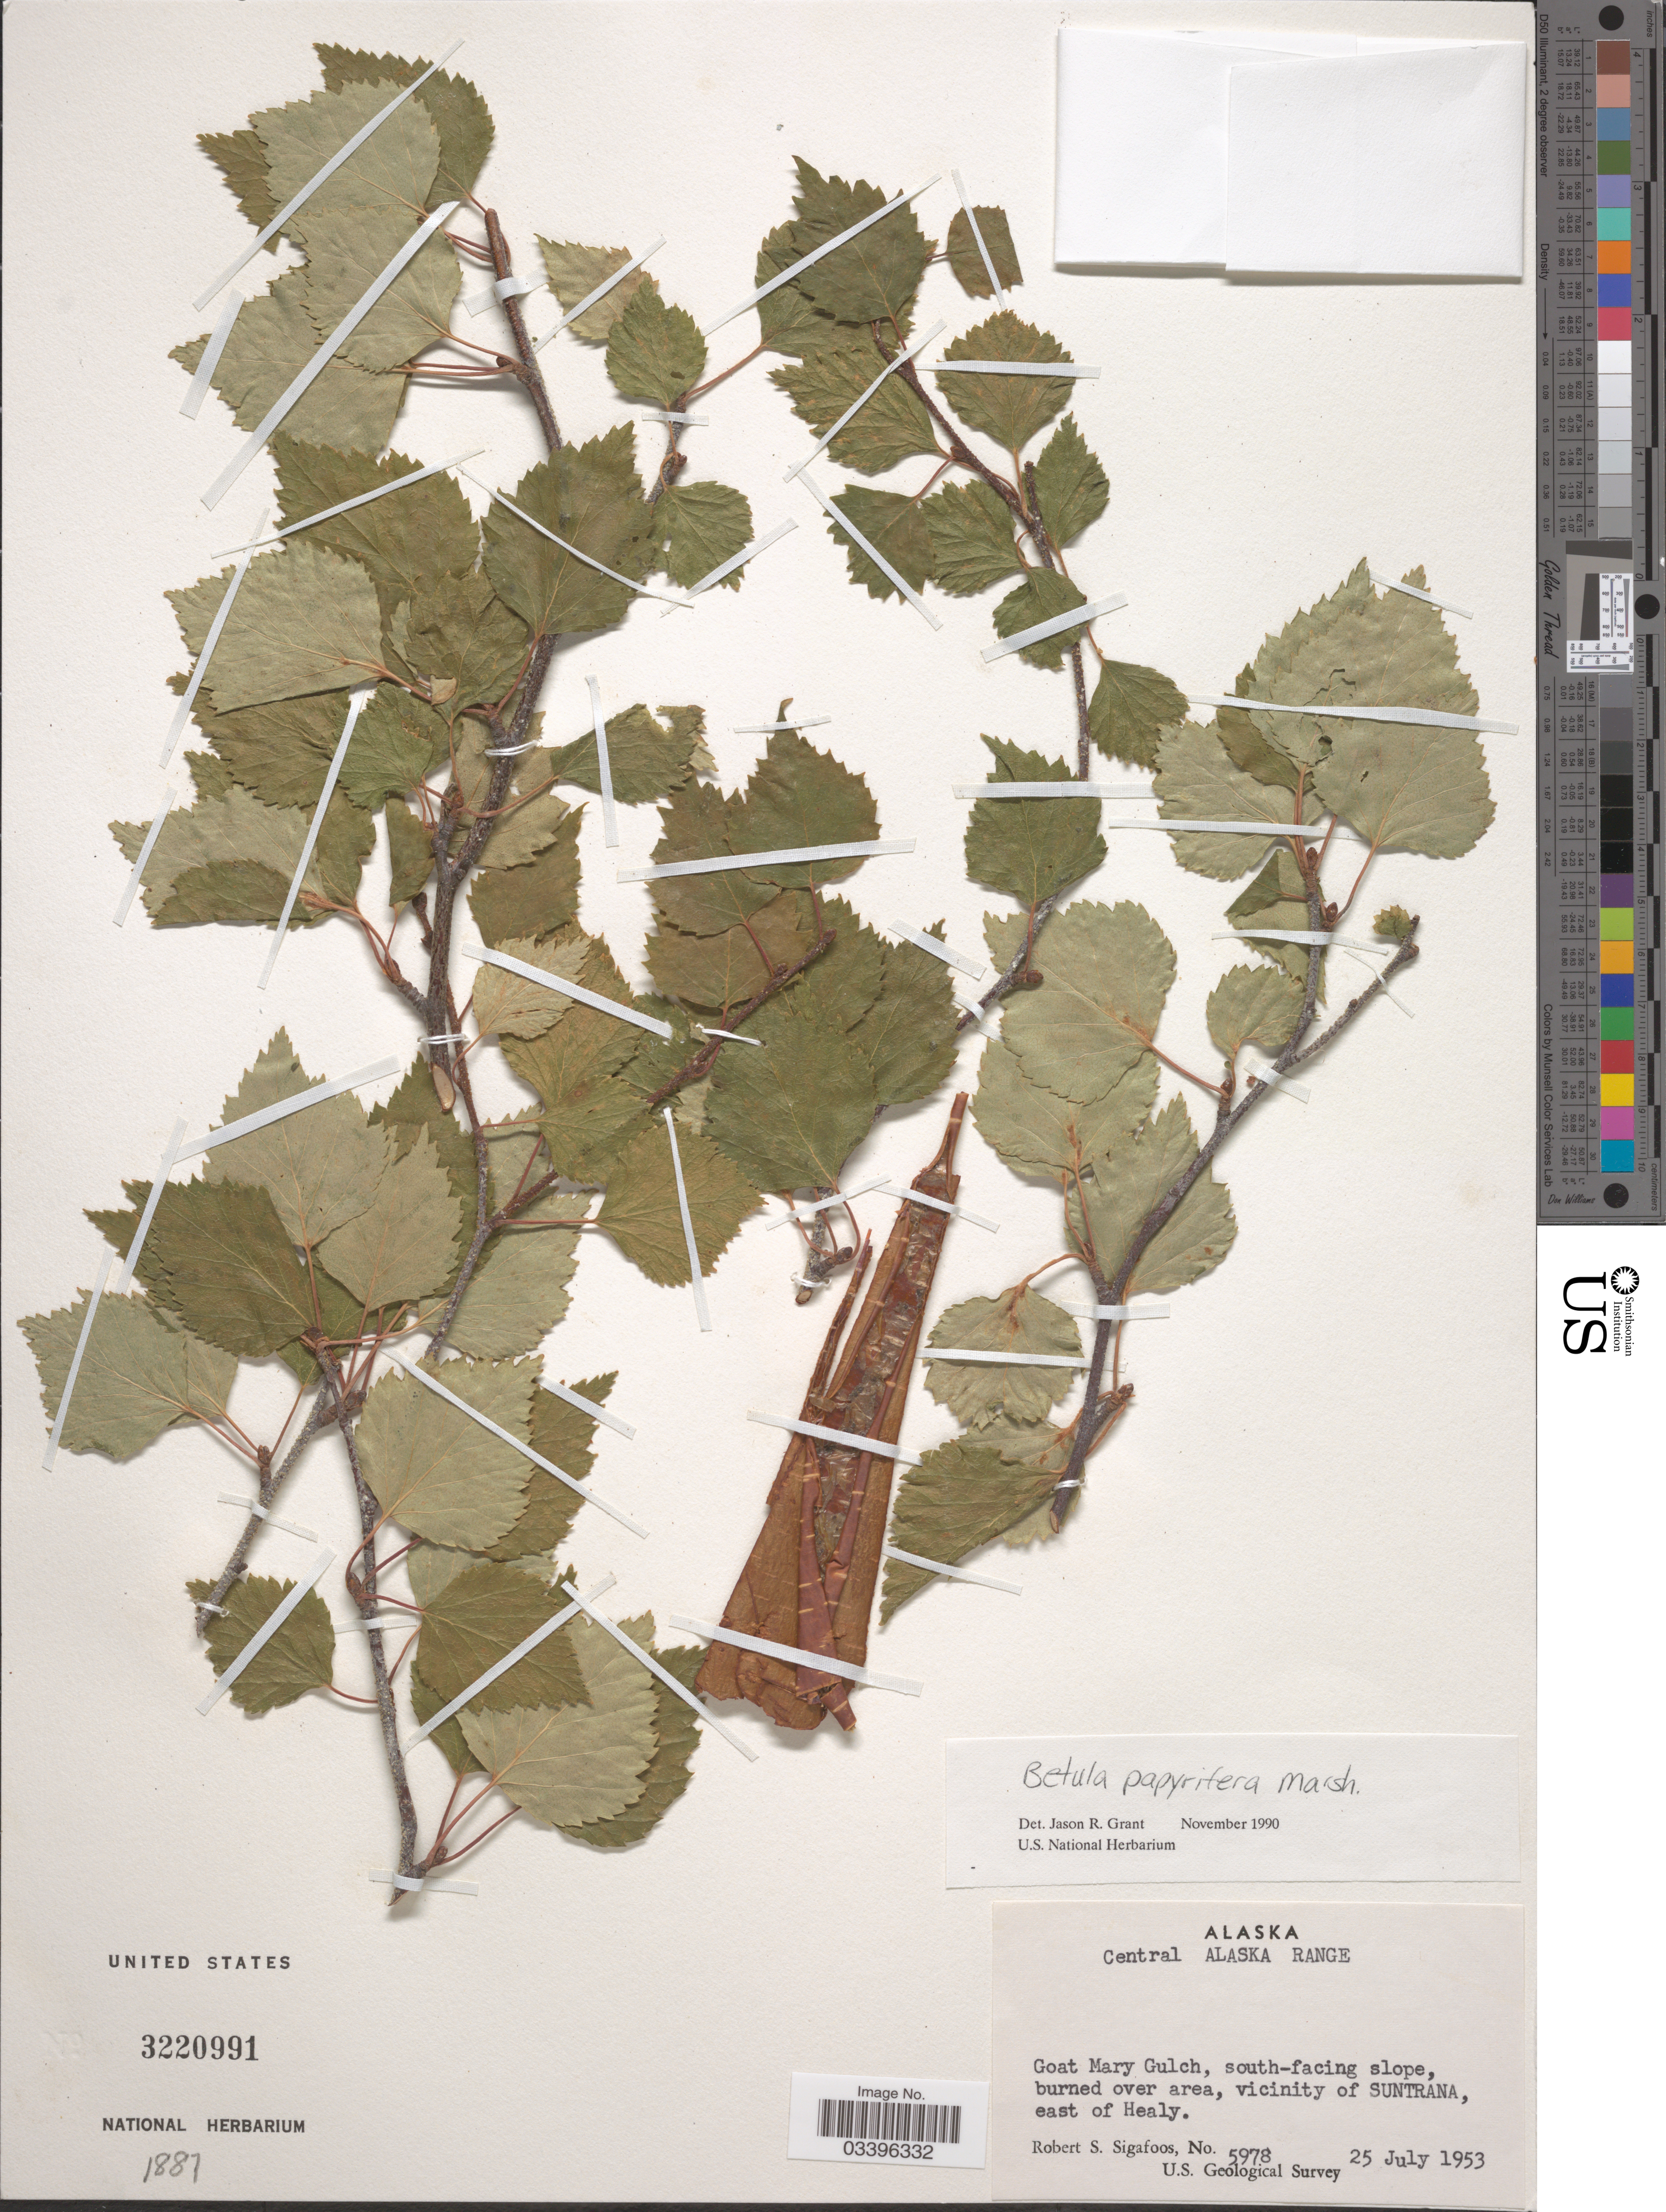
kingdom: Plantae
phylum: Tracheophyta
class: Magnoliopsida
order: Fagales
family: Betulaceae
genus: Betula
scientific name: Betula papyrifera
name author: Marshall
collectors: R. Sigafoos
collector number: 5978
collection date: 1953-07-25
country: United States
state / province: Alaska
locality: Central Alaska Range. Goat Mary Gulch, south-facing slope, burned over area, vicinity of Suntrana, east of Healy.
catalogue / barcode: US 3220991